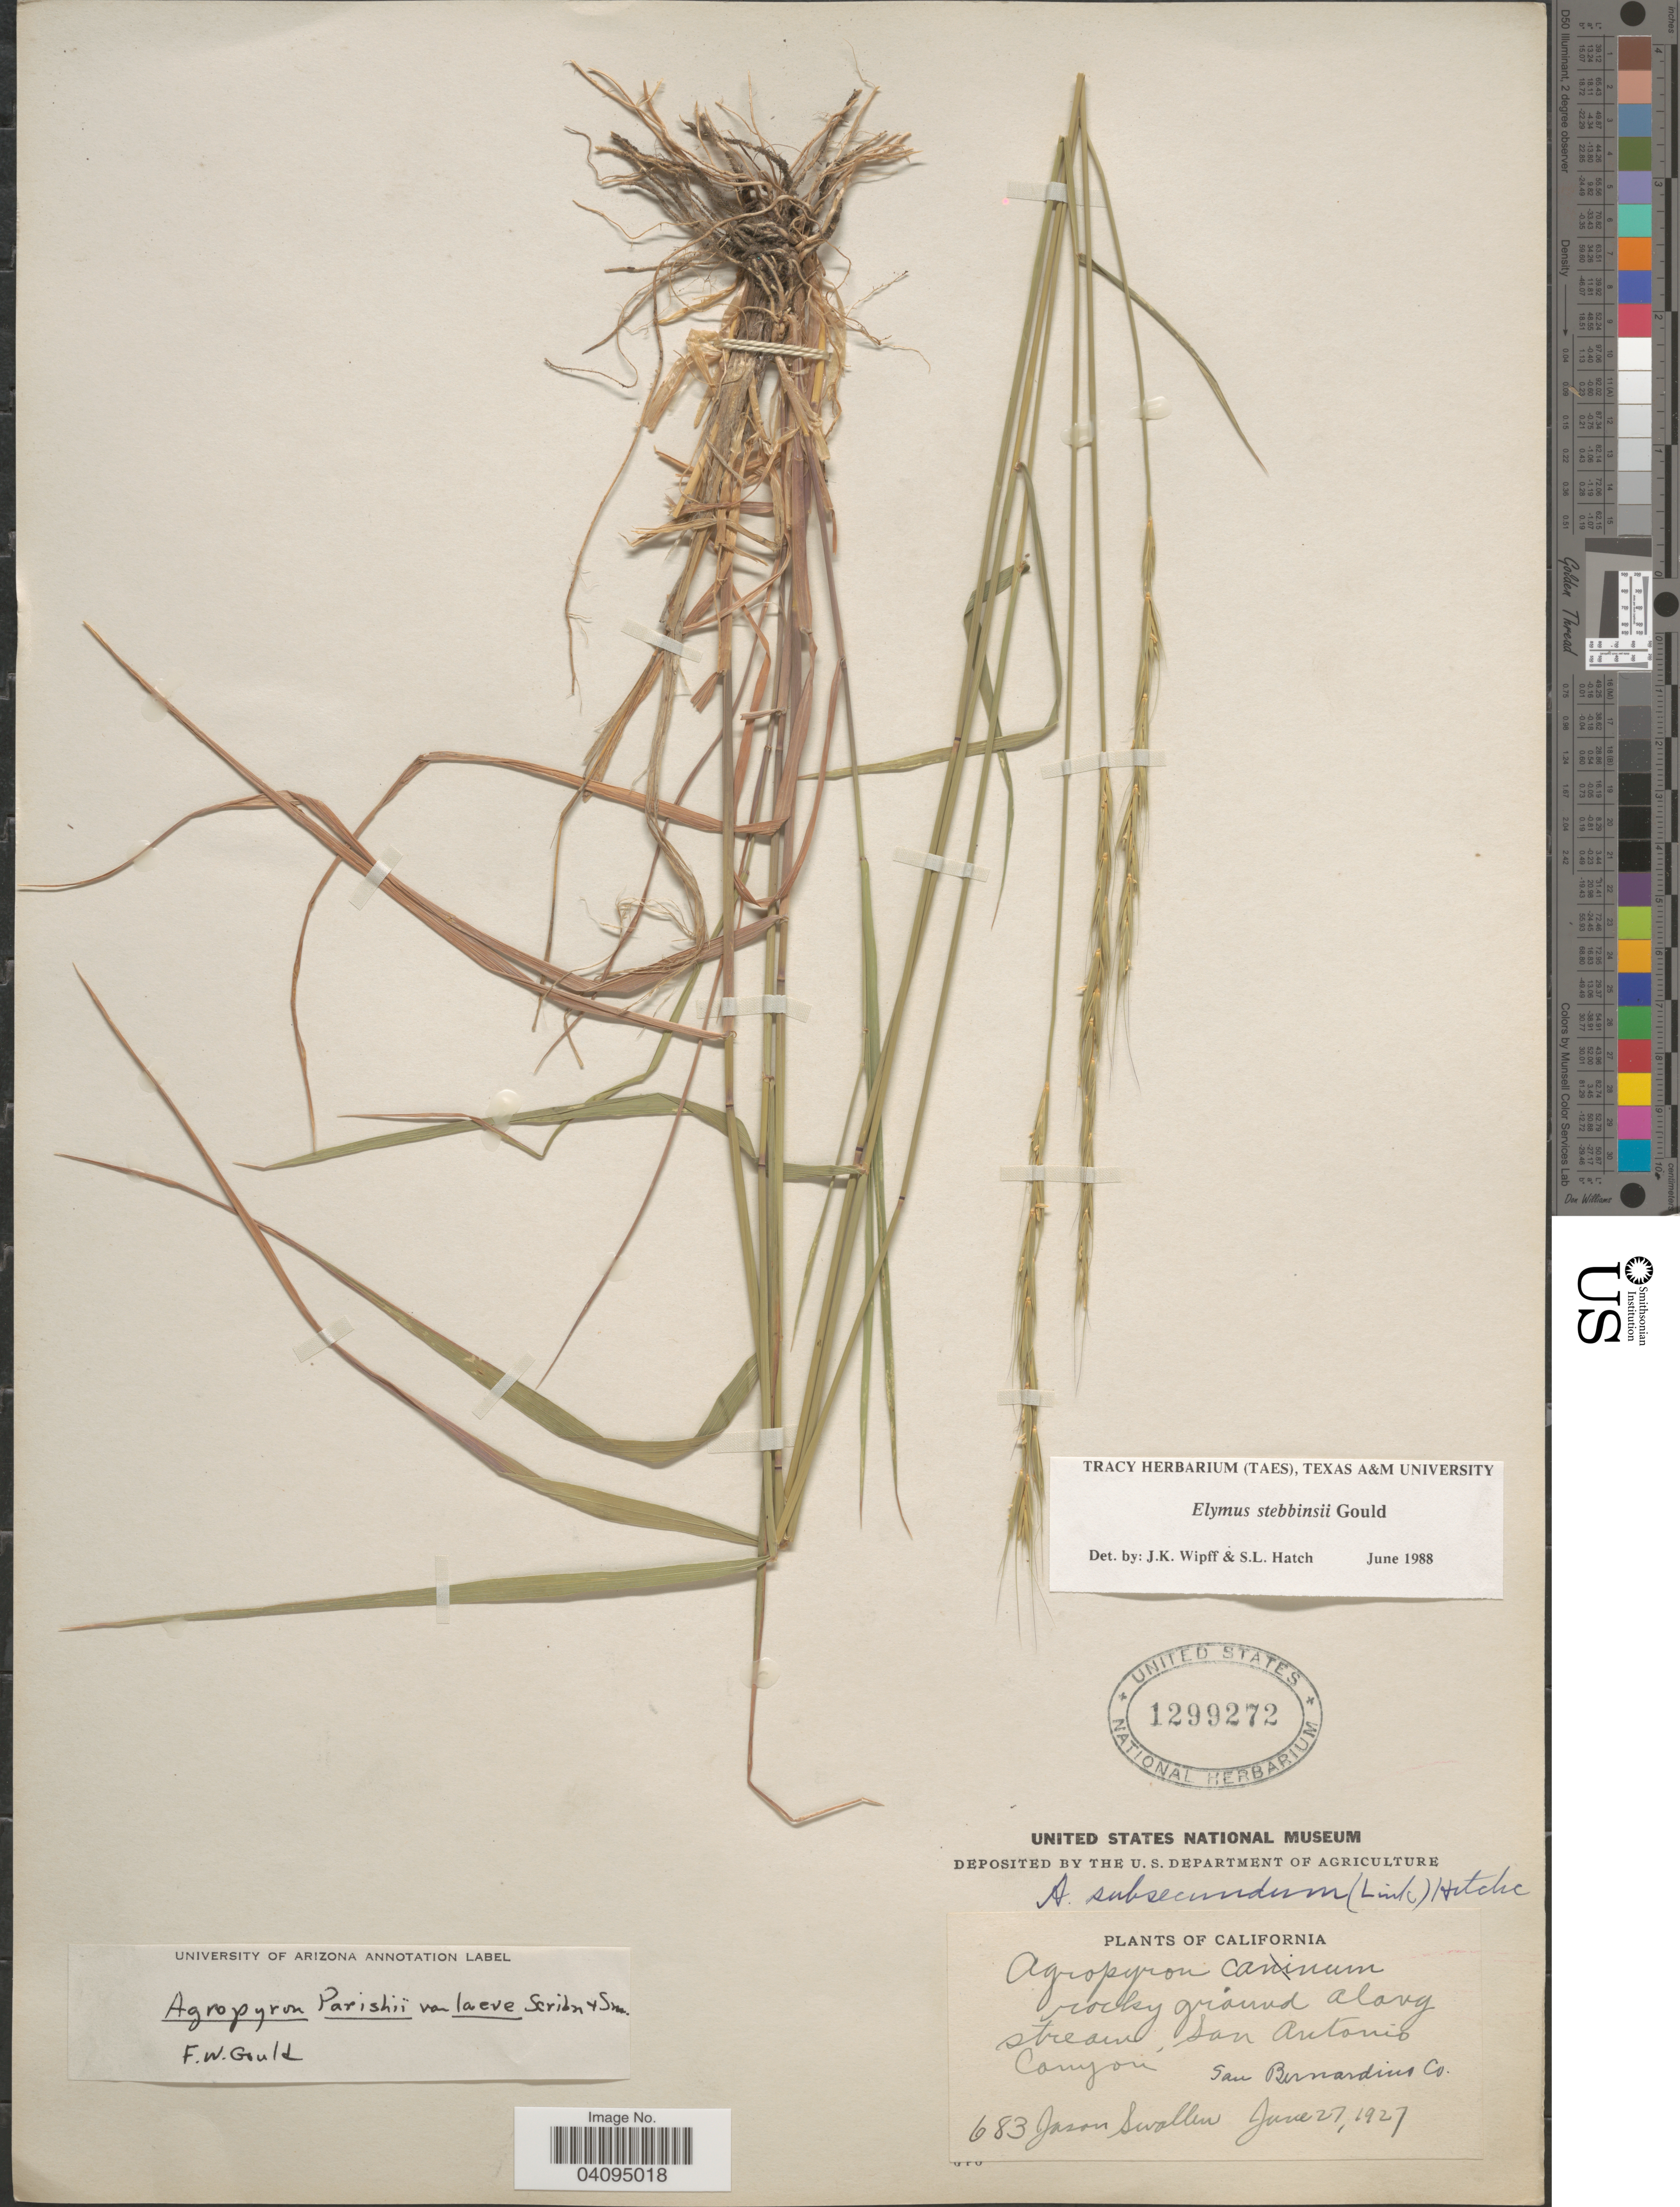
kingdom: Plantae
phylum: Tracheophyta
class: Liliopsida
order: Poales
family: Poaceae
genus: Elymus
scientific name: Elymus stebbinsii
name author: Gould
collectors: J. R. Swallen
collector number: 683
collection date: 1927-06-27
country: United States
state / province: California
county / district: San Bernardino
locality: San Antonio Canyon. San Bernardino Co.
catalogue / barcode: US 1299272